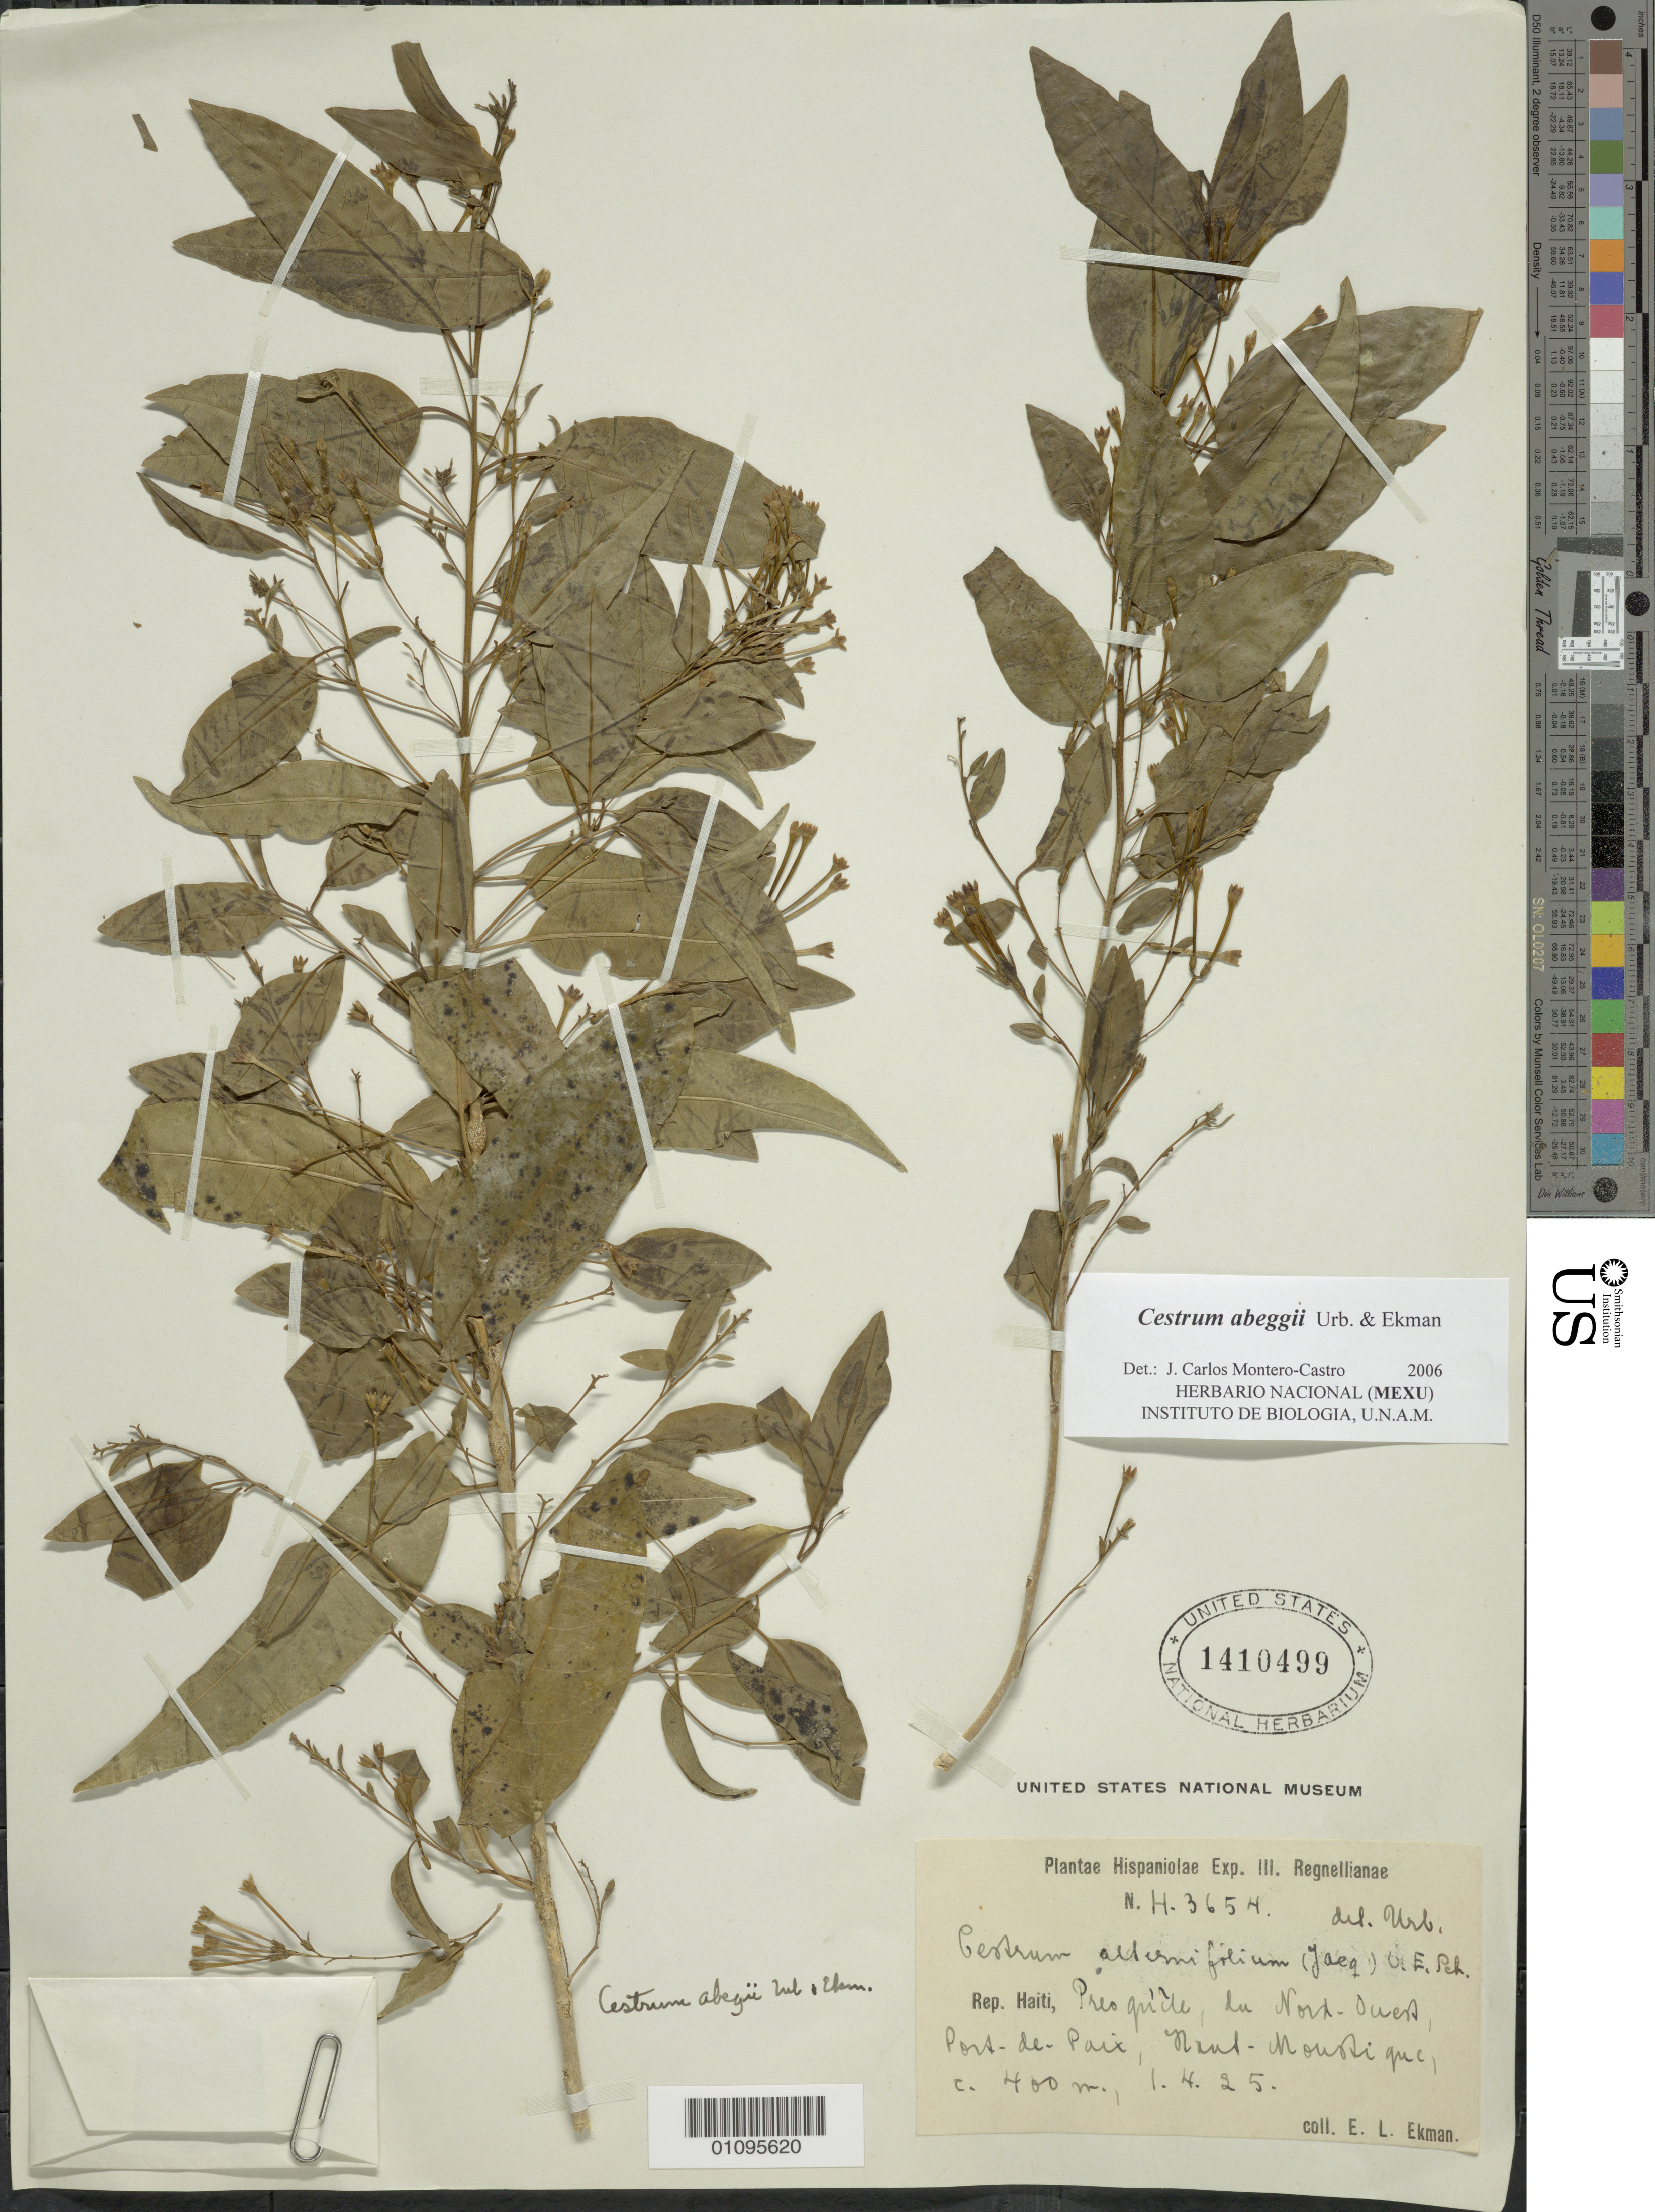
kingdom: Plantae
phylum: Tracheophyta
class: Magnoliopsida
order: Solanales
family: Solanaceae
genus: Cestrum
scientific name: Cestrum abeggii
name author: Urb. & Ekman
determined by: Montero-Castro, J. C.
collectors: E. L. Ekman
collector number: H 3654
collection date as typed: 01 Apr 1925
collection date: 1925-04-01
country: Haiti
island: Hispaniola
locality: Presqu'ile, la Nord-Ouest, Port-de-Paix, Haut-Moustique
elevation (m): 400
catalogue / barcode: US 1410499